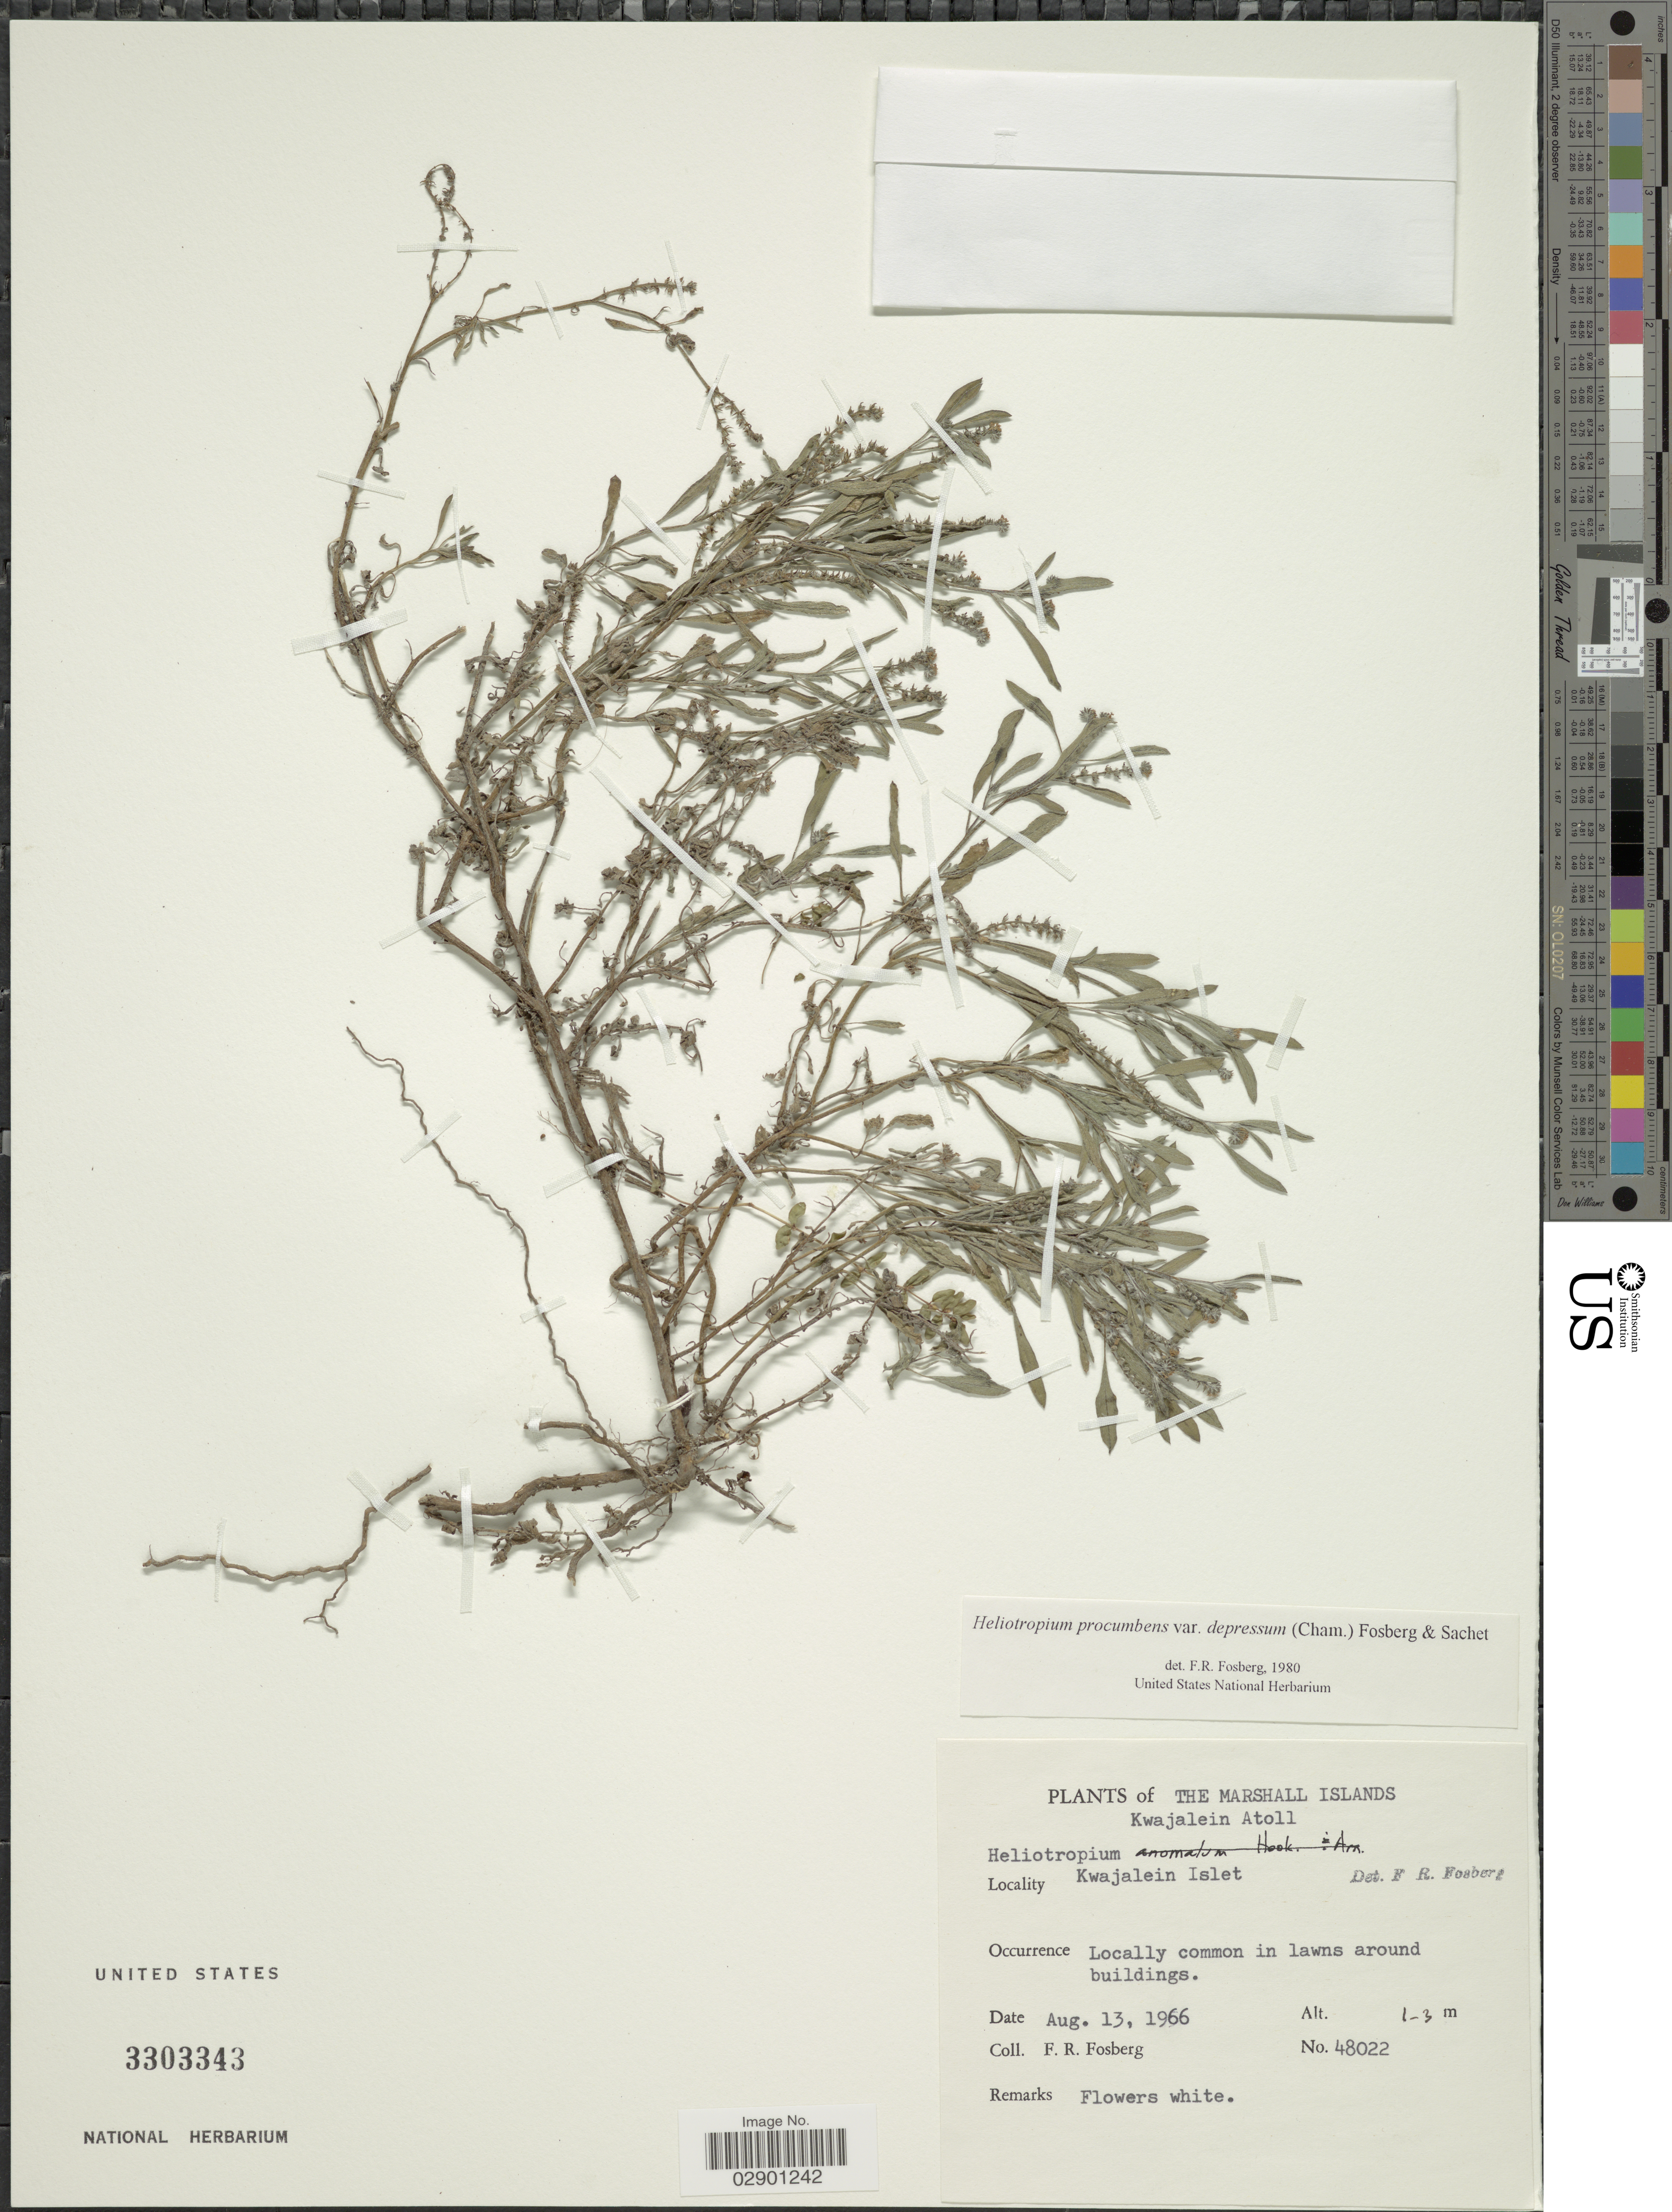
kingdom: Plantae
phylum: Tracheophyta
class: Magnoliopsida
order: Boraginales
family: Heliotropiaceae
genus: Heliotropium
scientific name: Heliotropium procumbens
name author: Mill.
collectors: F. R. Fosberg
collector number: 48022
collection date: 1966-08-13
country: Marshall Islands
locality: Kwajalein Atoll. Kwajalein Islet.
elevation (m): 1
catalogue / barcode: US 3303343